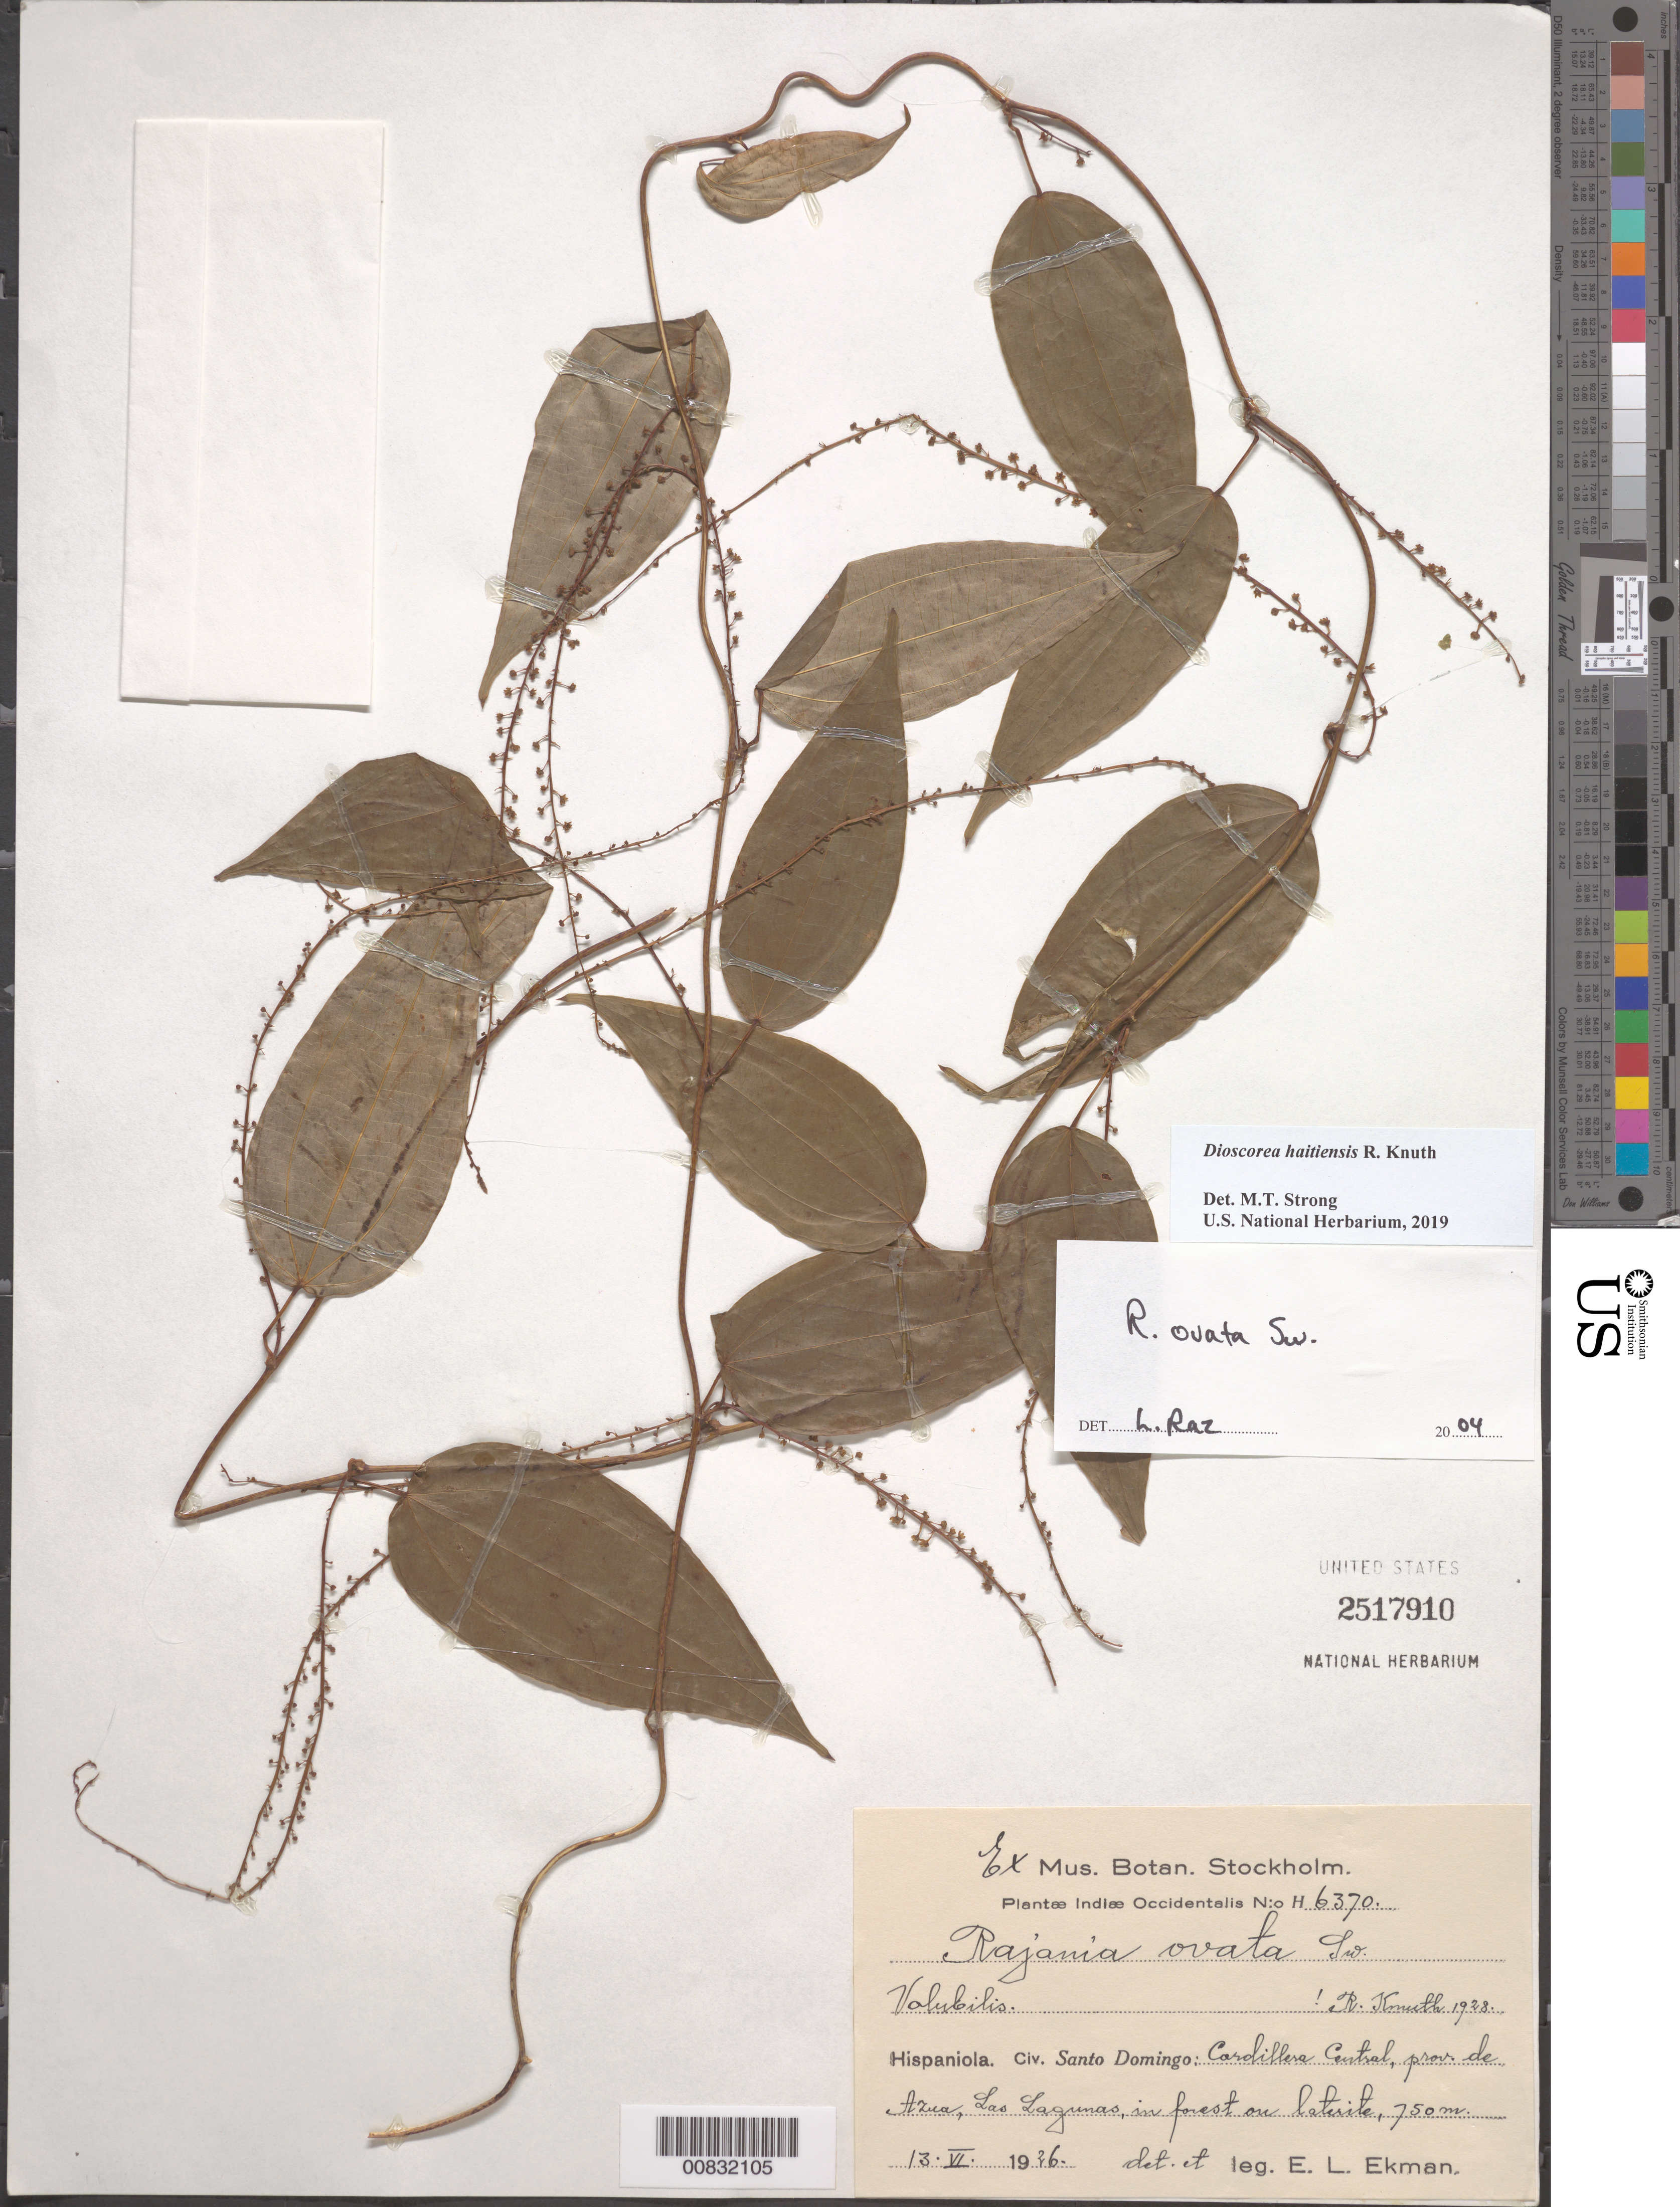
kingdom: Plantae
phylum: Tracheophyta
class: Liliopsida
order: Dioscoreales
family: Dioscoreaceae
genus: Dioscorea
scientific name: Dioscorea haitiensis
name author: R. Knuth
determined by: Strong, M. T., (US), Smithsonian Institution - National Museum of Natural History (UNITED STATES)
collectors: E. L. Ekman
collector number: H 6370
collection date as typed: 13 Jun 1926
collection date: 1926-06-13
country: Dominican Republic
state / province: Azua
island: Hispaniola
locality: Cordillera Central, Las Lagunas.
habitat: In forest on laterite.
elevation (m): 750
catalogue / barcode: US 2517910